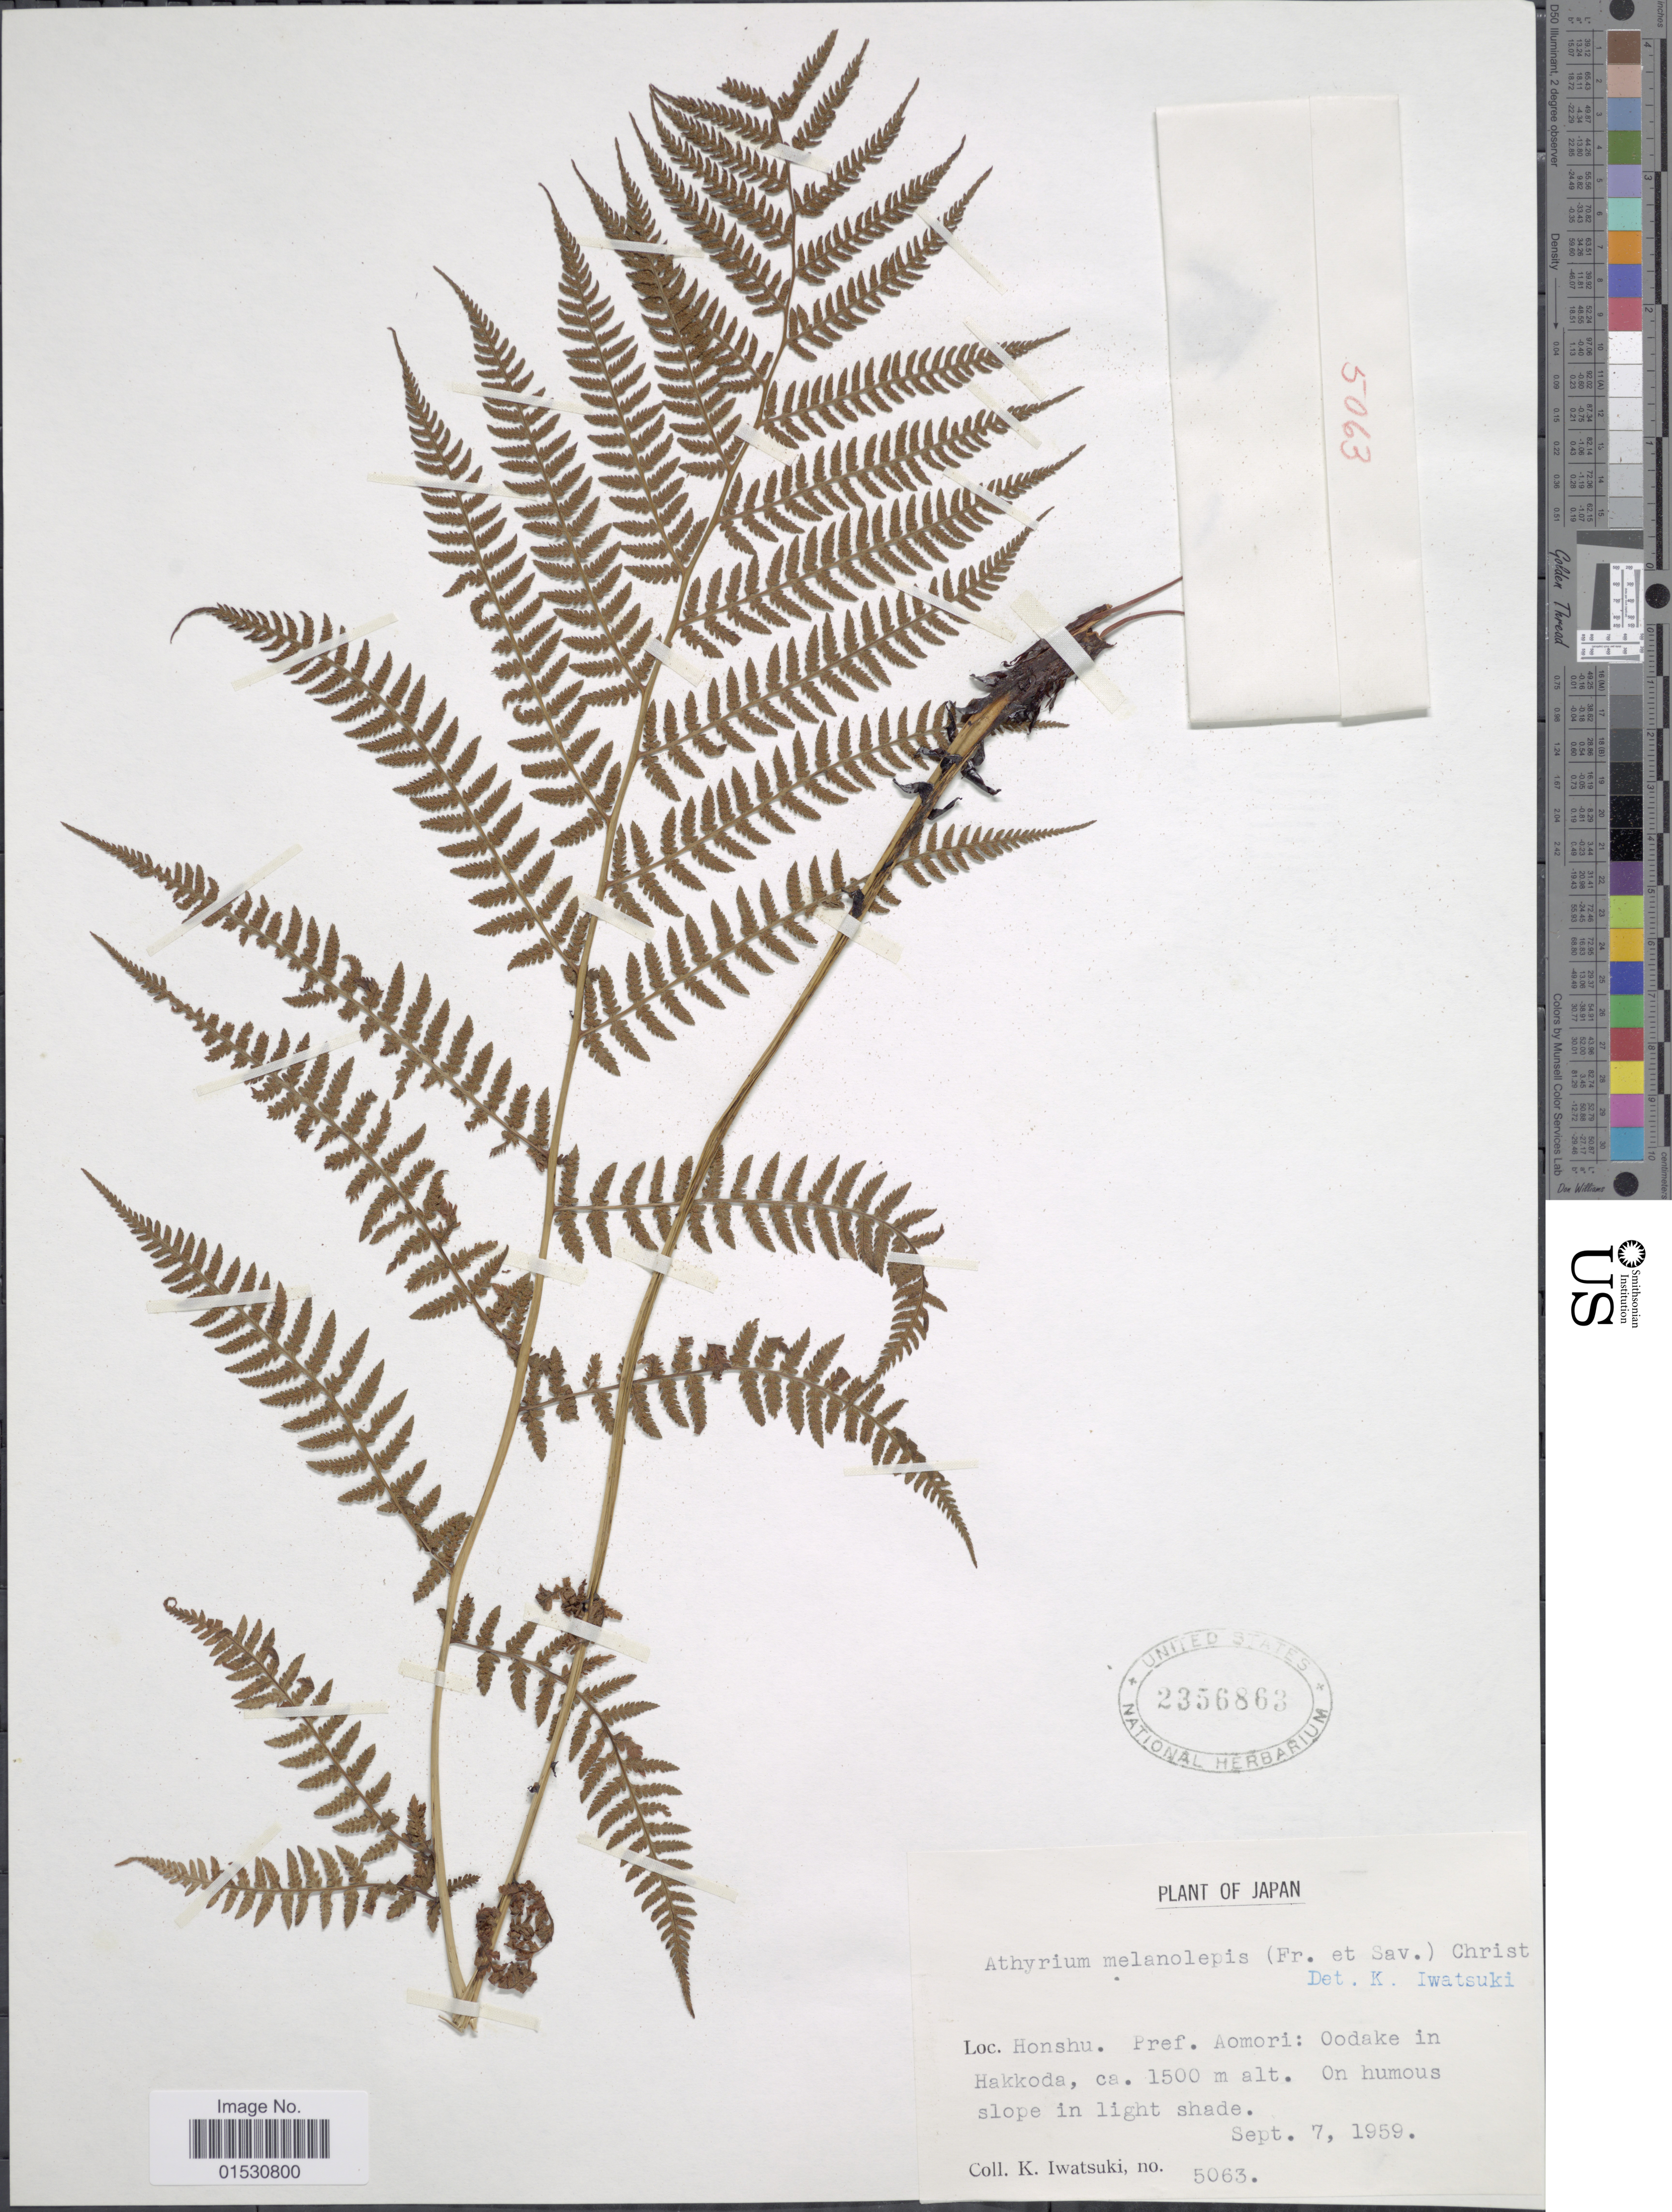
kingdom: Plantae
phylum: Tracheophyta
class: Polypodiopsida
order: Polypodiales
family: Athyriaceae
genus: Athyrium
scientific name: Athyrium melanolepis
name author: (Franch. & Sav.) Christ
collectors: K. Iwatsuki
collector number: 5063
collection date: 1959-09-07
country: Japan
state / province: Aomori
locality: Honshu, pref. Aomori: Oodake in Hakkoda. On humous slope in light shade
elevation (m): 1500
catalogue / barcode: US 2356863